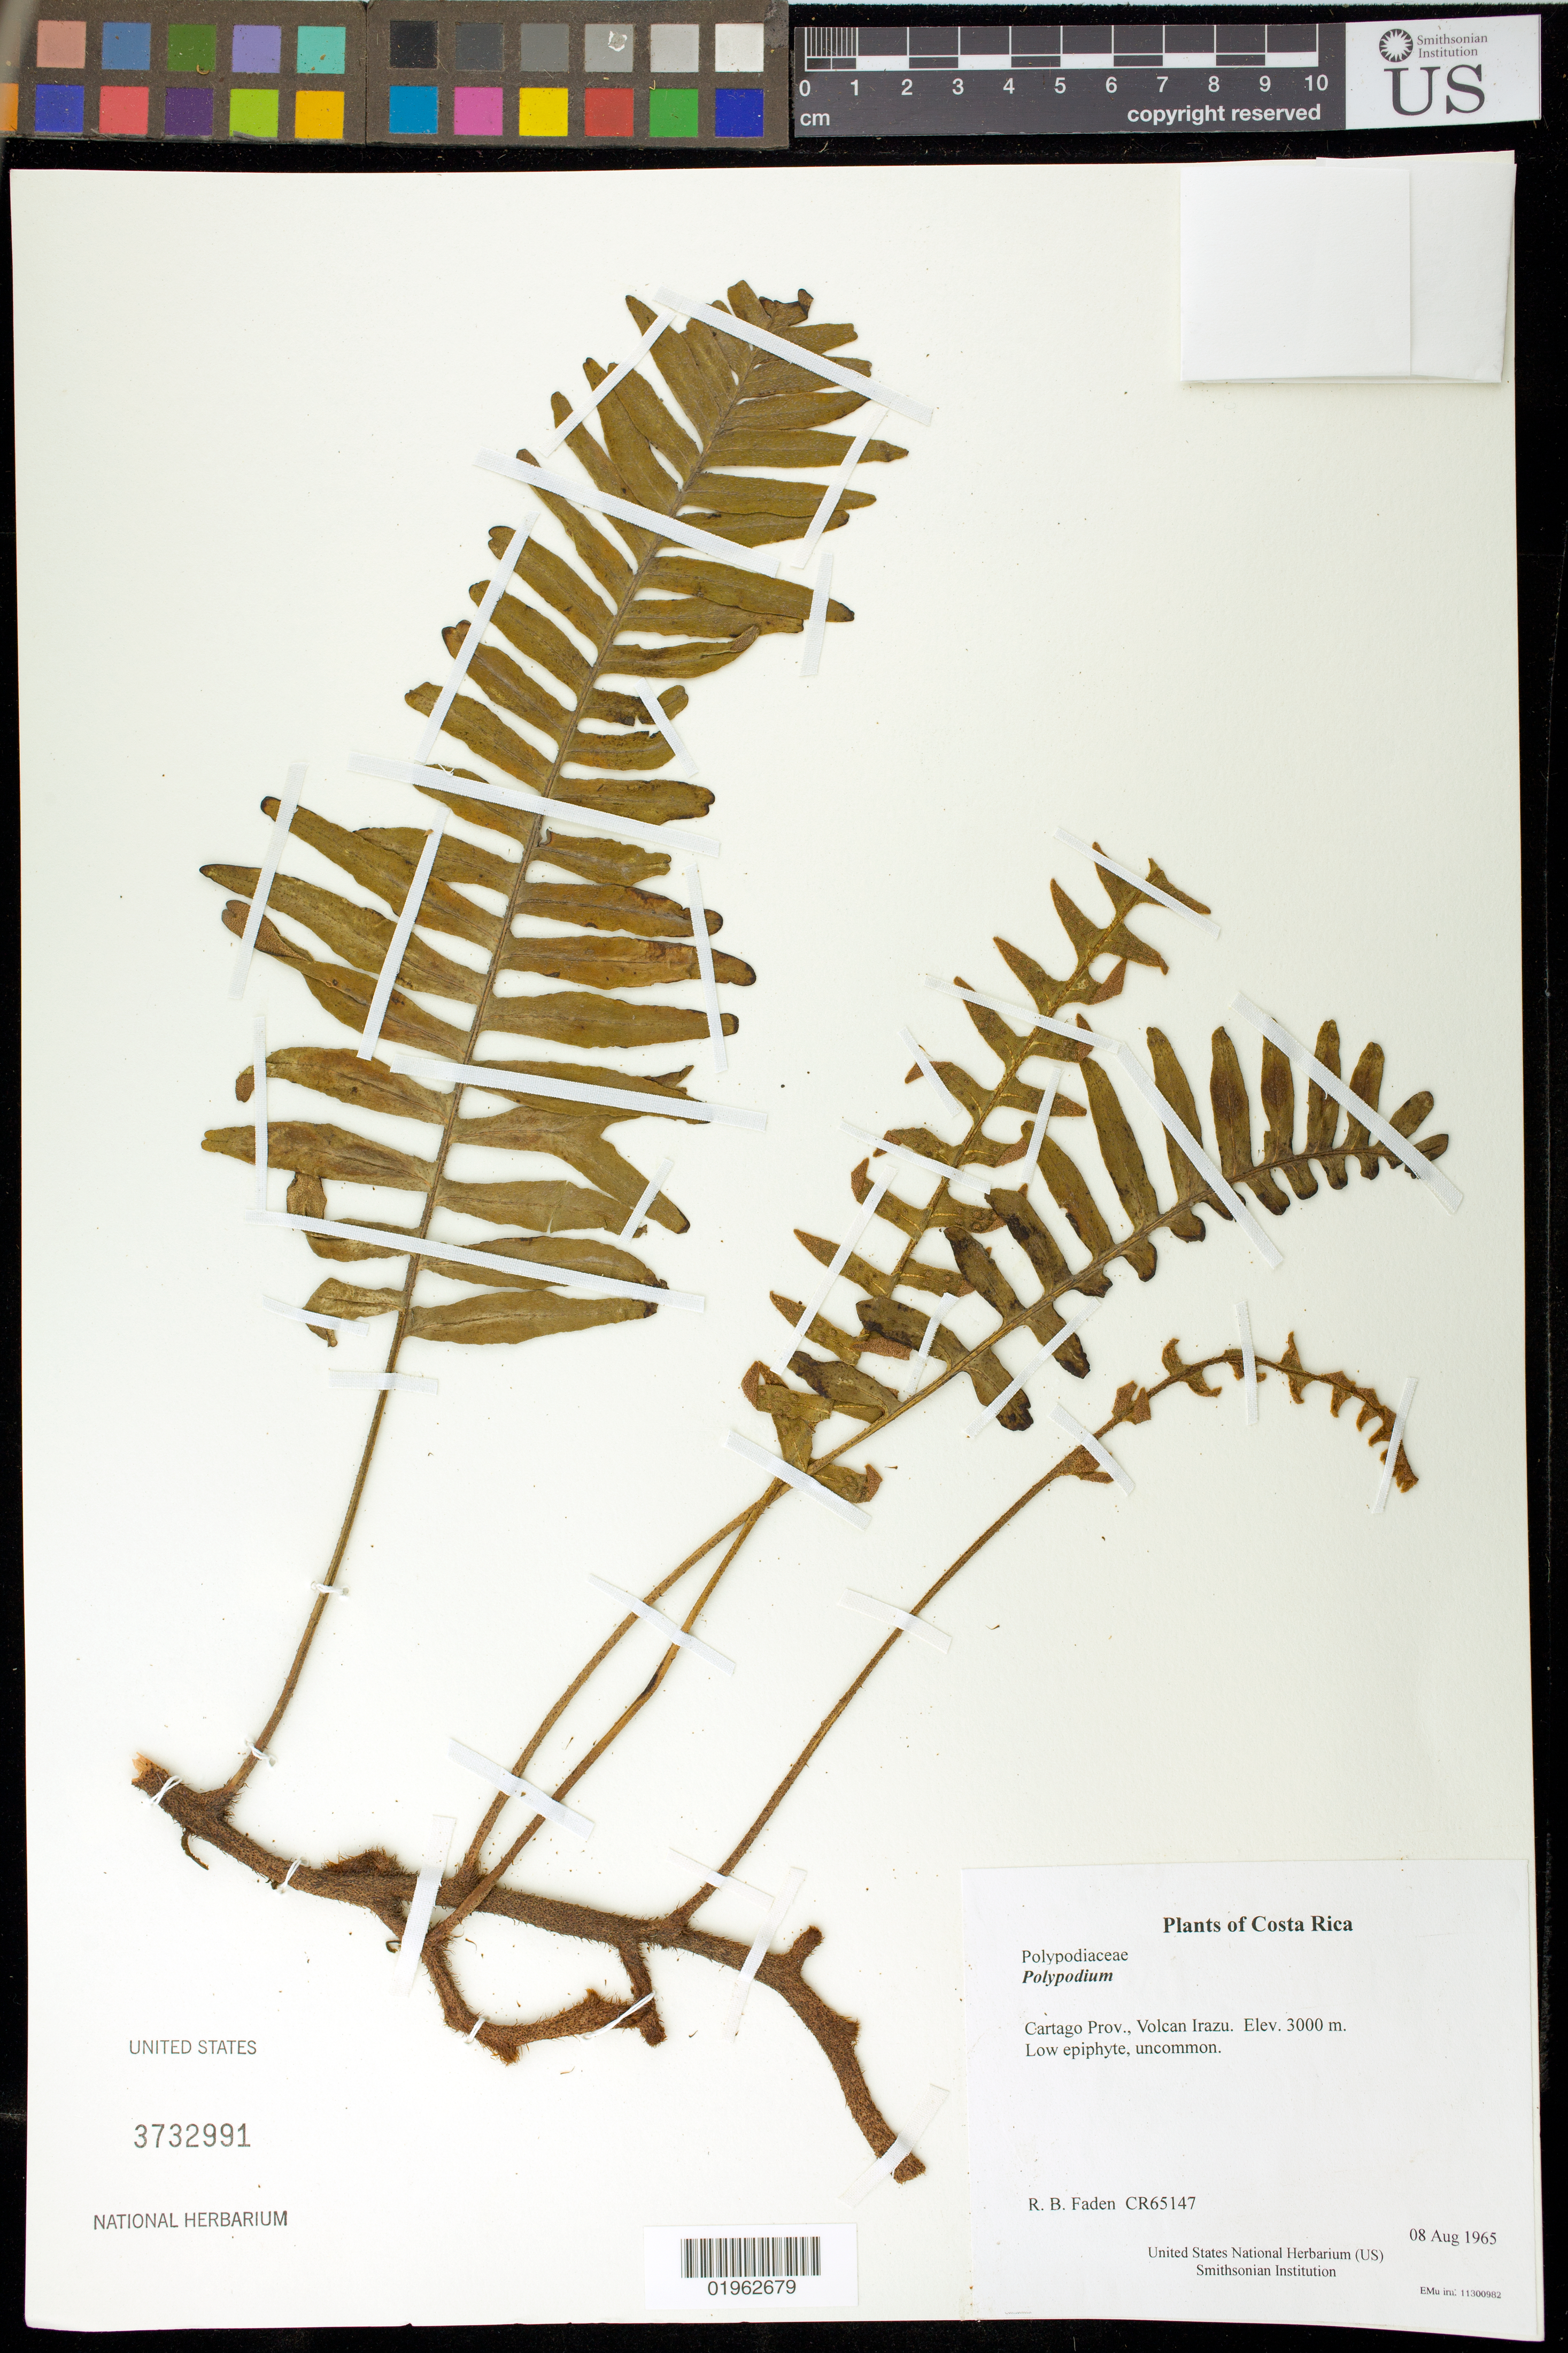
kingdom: Plantae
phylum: Tracheophyta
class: Polypodiopsida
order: Polypodiales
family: Polypodiaceae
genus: Polypodium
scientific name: Polypodium sp.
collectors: R. B. Faden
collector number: CR65147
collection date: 1965-08-09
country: Costa Rica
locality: Prov. San Jose-Heredia: end of road from San Rafael at Rio Patrio.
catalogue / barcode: US 3732991